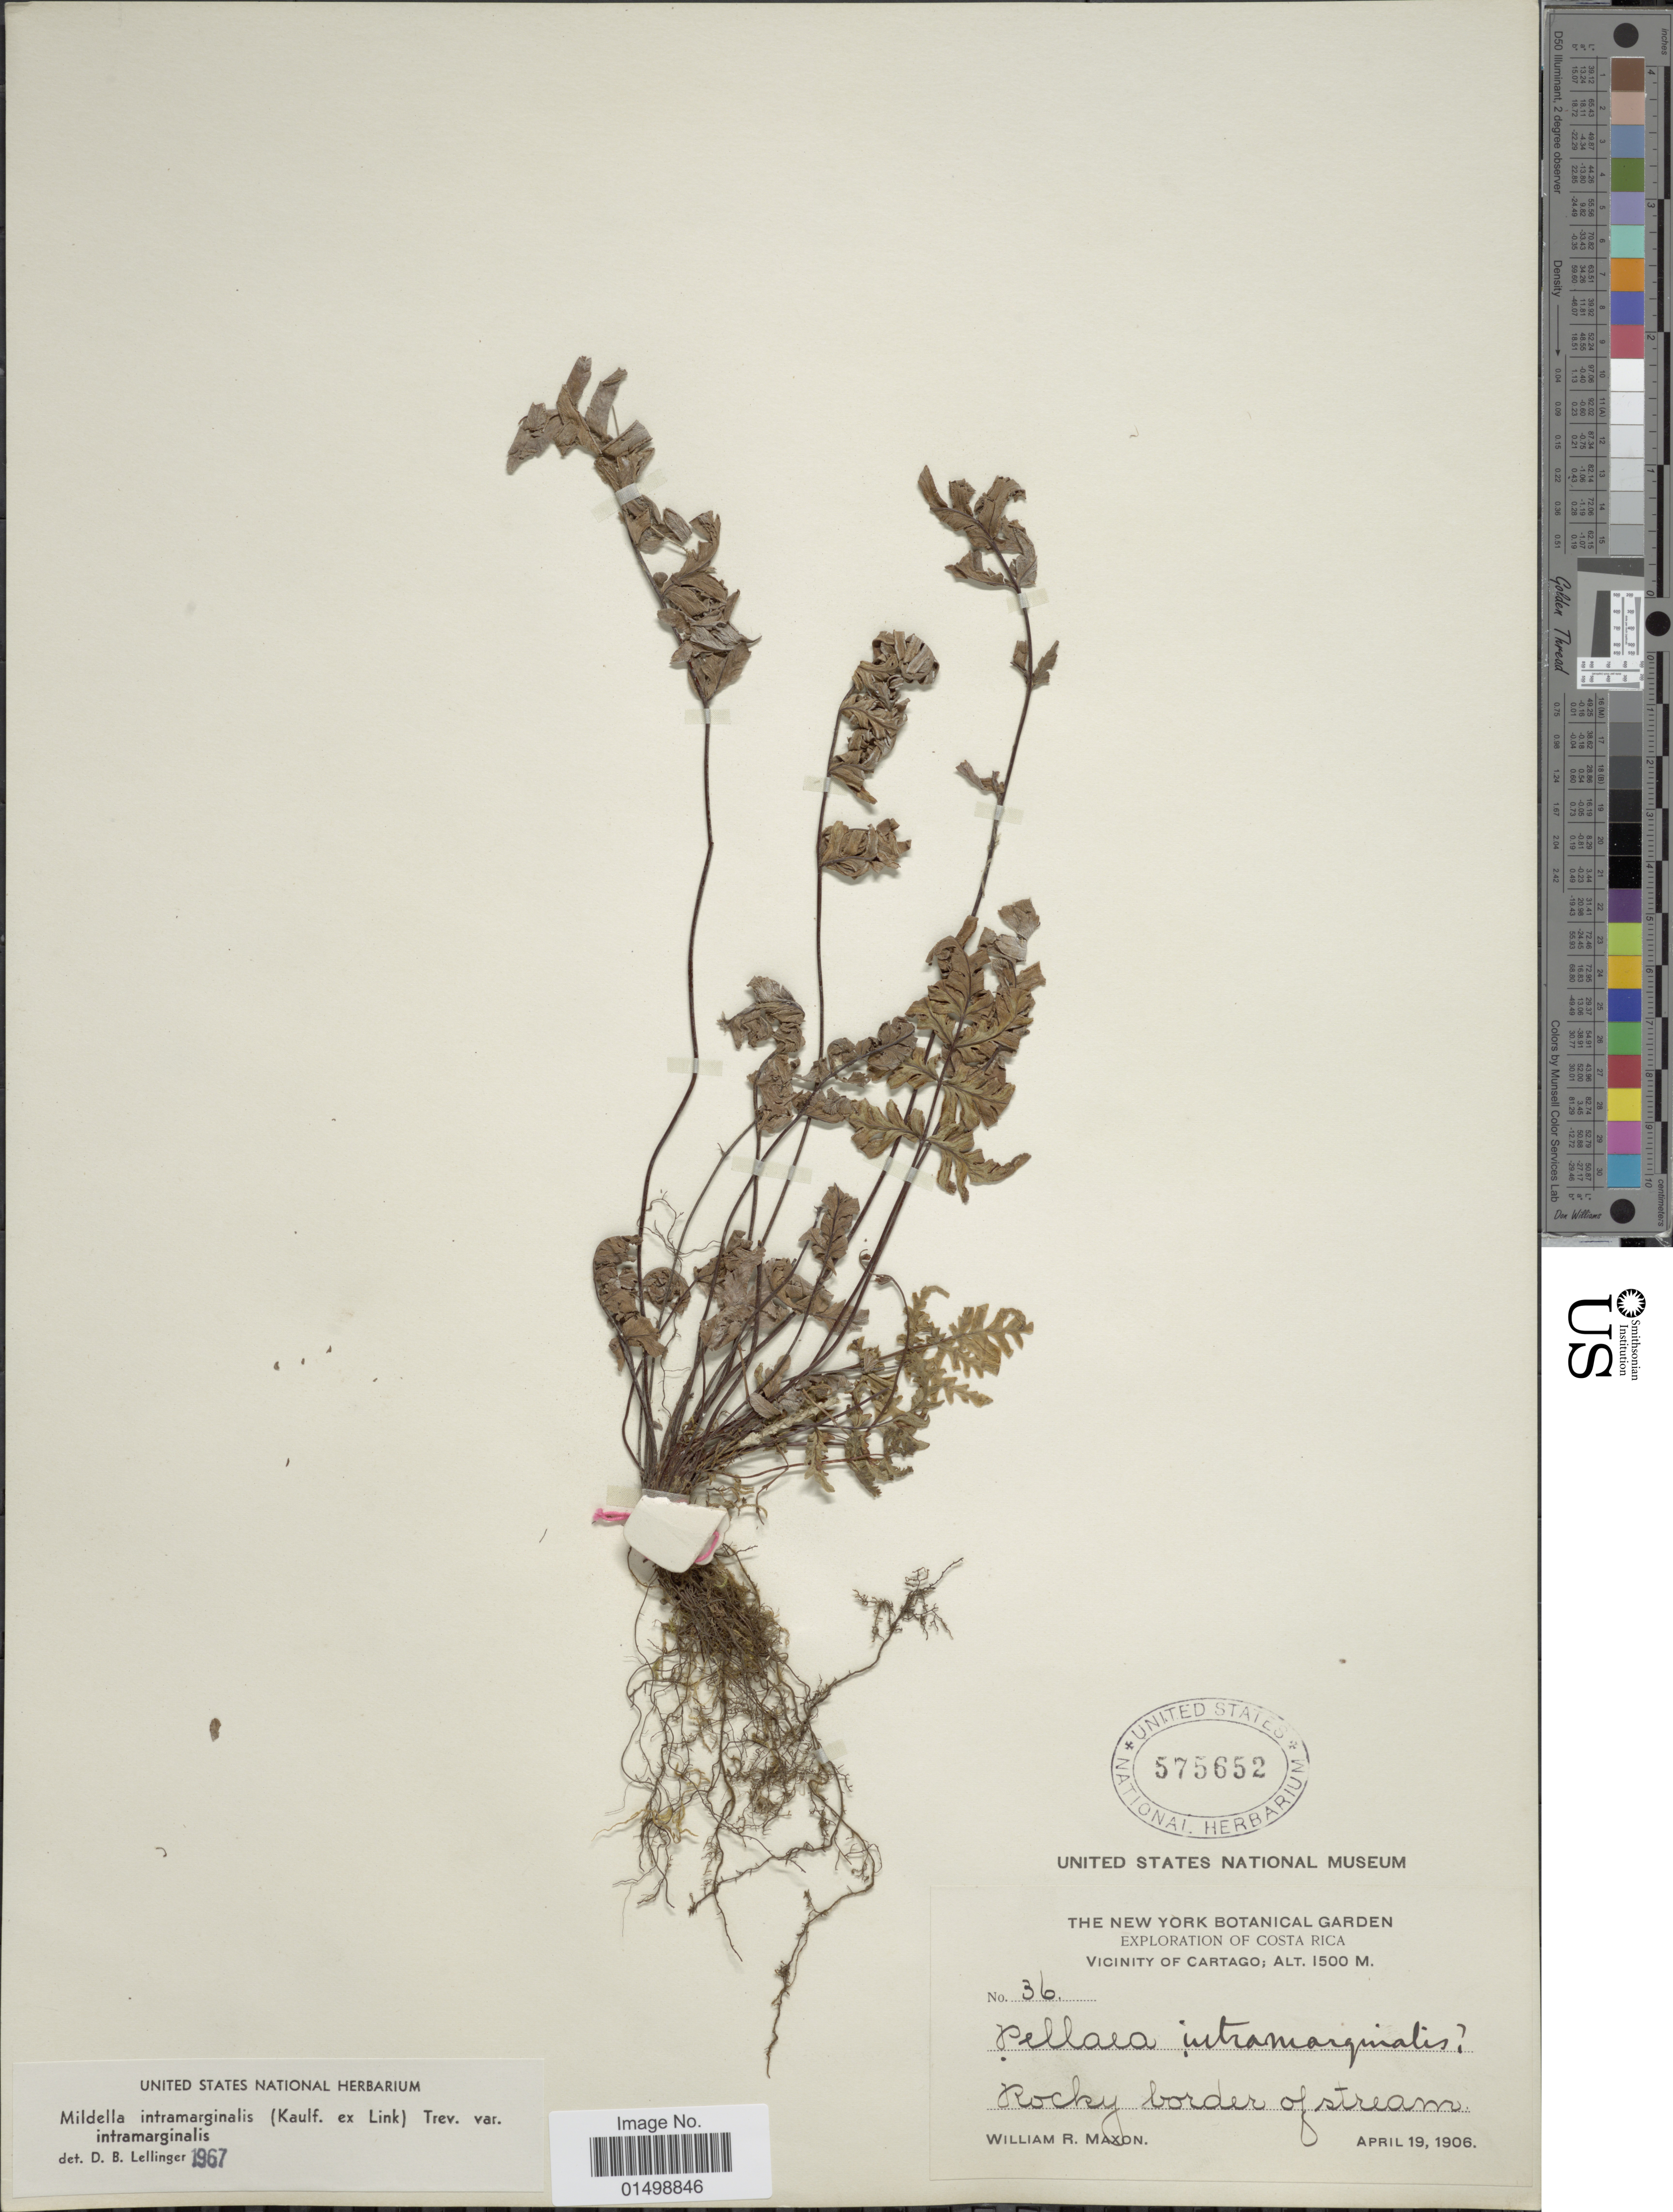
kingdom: Plantae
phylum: Tracheophyta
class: Polypodiopsida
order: Polypodiales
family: Pteridaceae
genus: Cheilanthes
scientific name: Cheilanthes intramarginalis var. intramarginalis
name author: (Kaulf.) Hook.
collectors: W. R. Maxon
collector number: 36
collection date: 1906-04-19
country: Costa Rica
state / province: Cartago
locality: Vicinity of Cartago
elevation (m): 1500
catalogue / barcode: US 575652